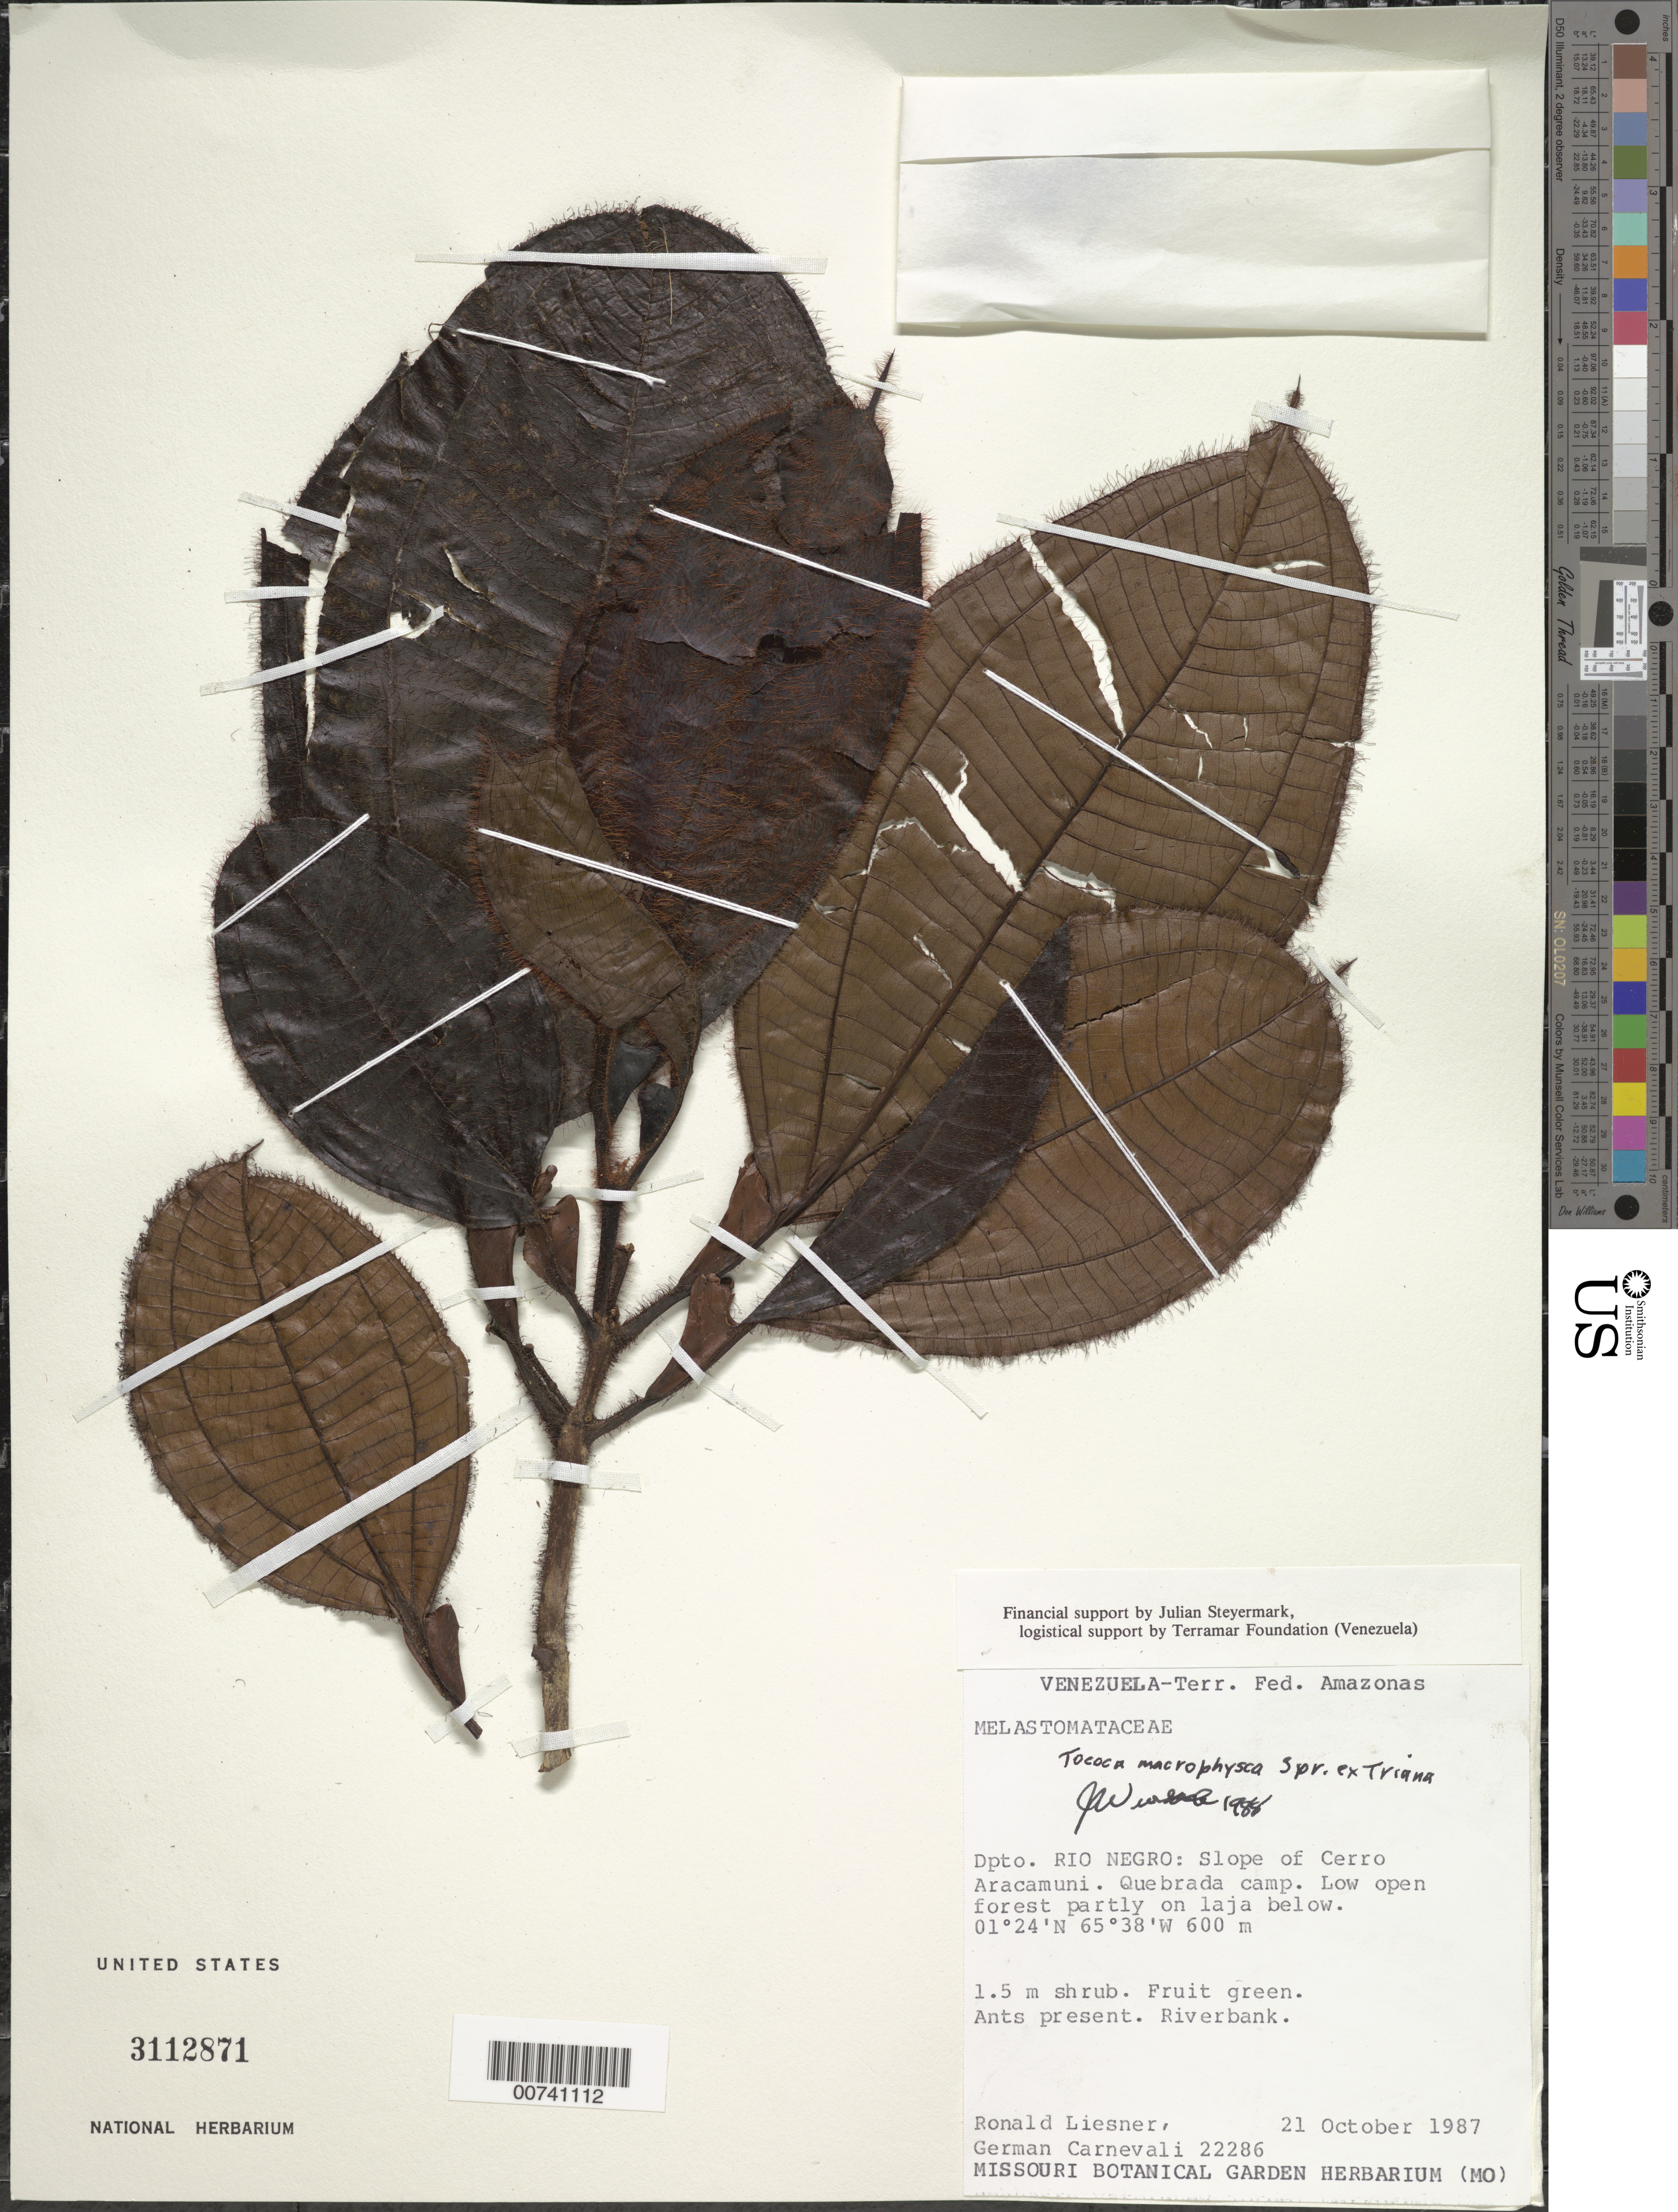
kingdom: Plantae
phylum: Tracheophyta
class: Magnoliopsida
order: Myrtales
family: Melastomataceae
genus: Tococa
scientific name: Tococa macrophysca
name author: Spruce ex Triana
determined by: Wurdack, John J., (US), US (UNITED STATES)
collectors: R. L. Liesner & G. Carnevali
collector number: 22286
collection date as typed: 21-Oct-87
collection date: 1987-10-21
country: Venezuela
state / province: Amazonas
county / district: Río Negro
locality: Cerro Aracamuni, slope, Quebrada camp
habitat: Low open forest partly on laja below; Riverbank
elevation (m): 600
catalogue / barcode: US 3112871